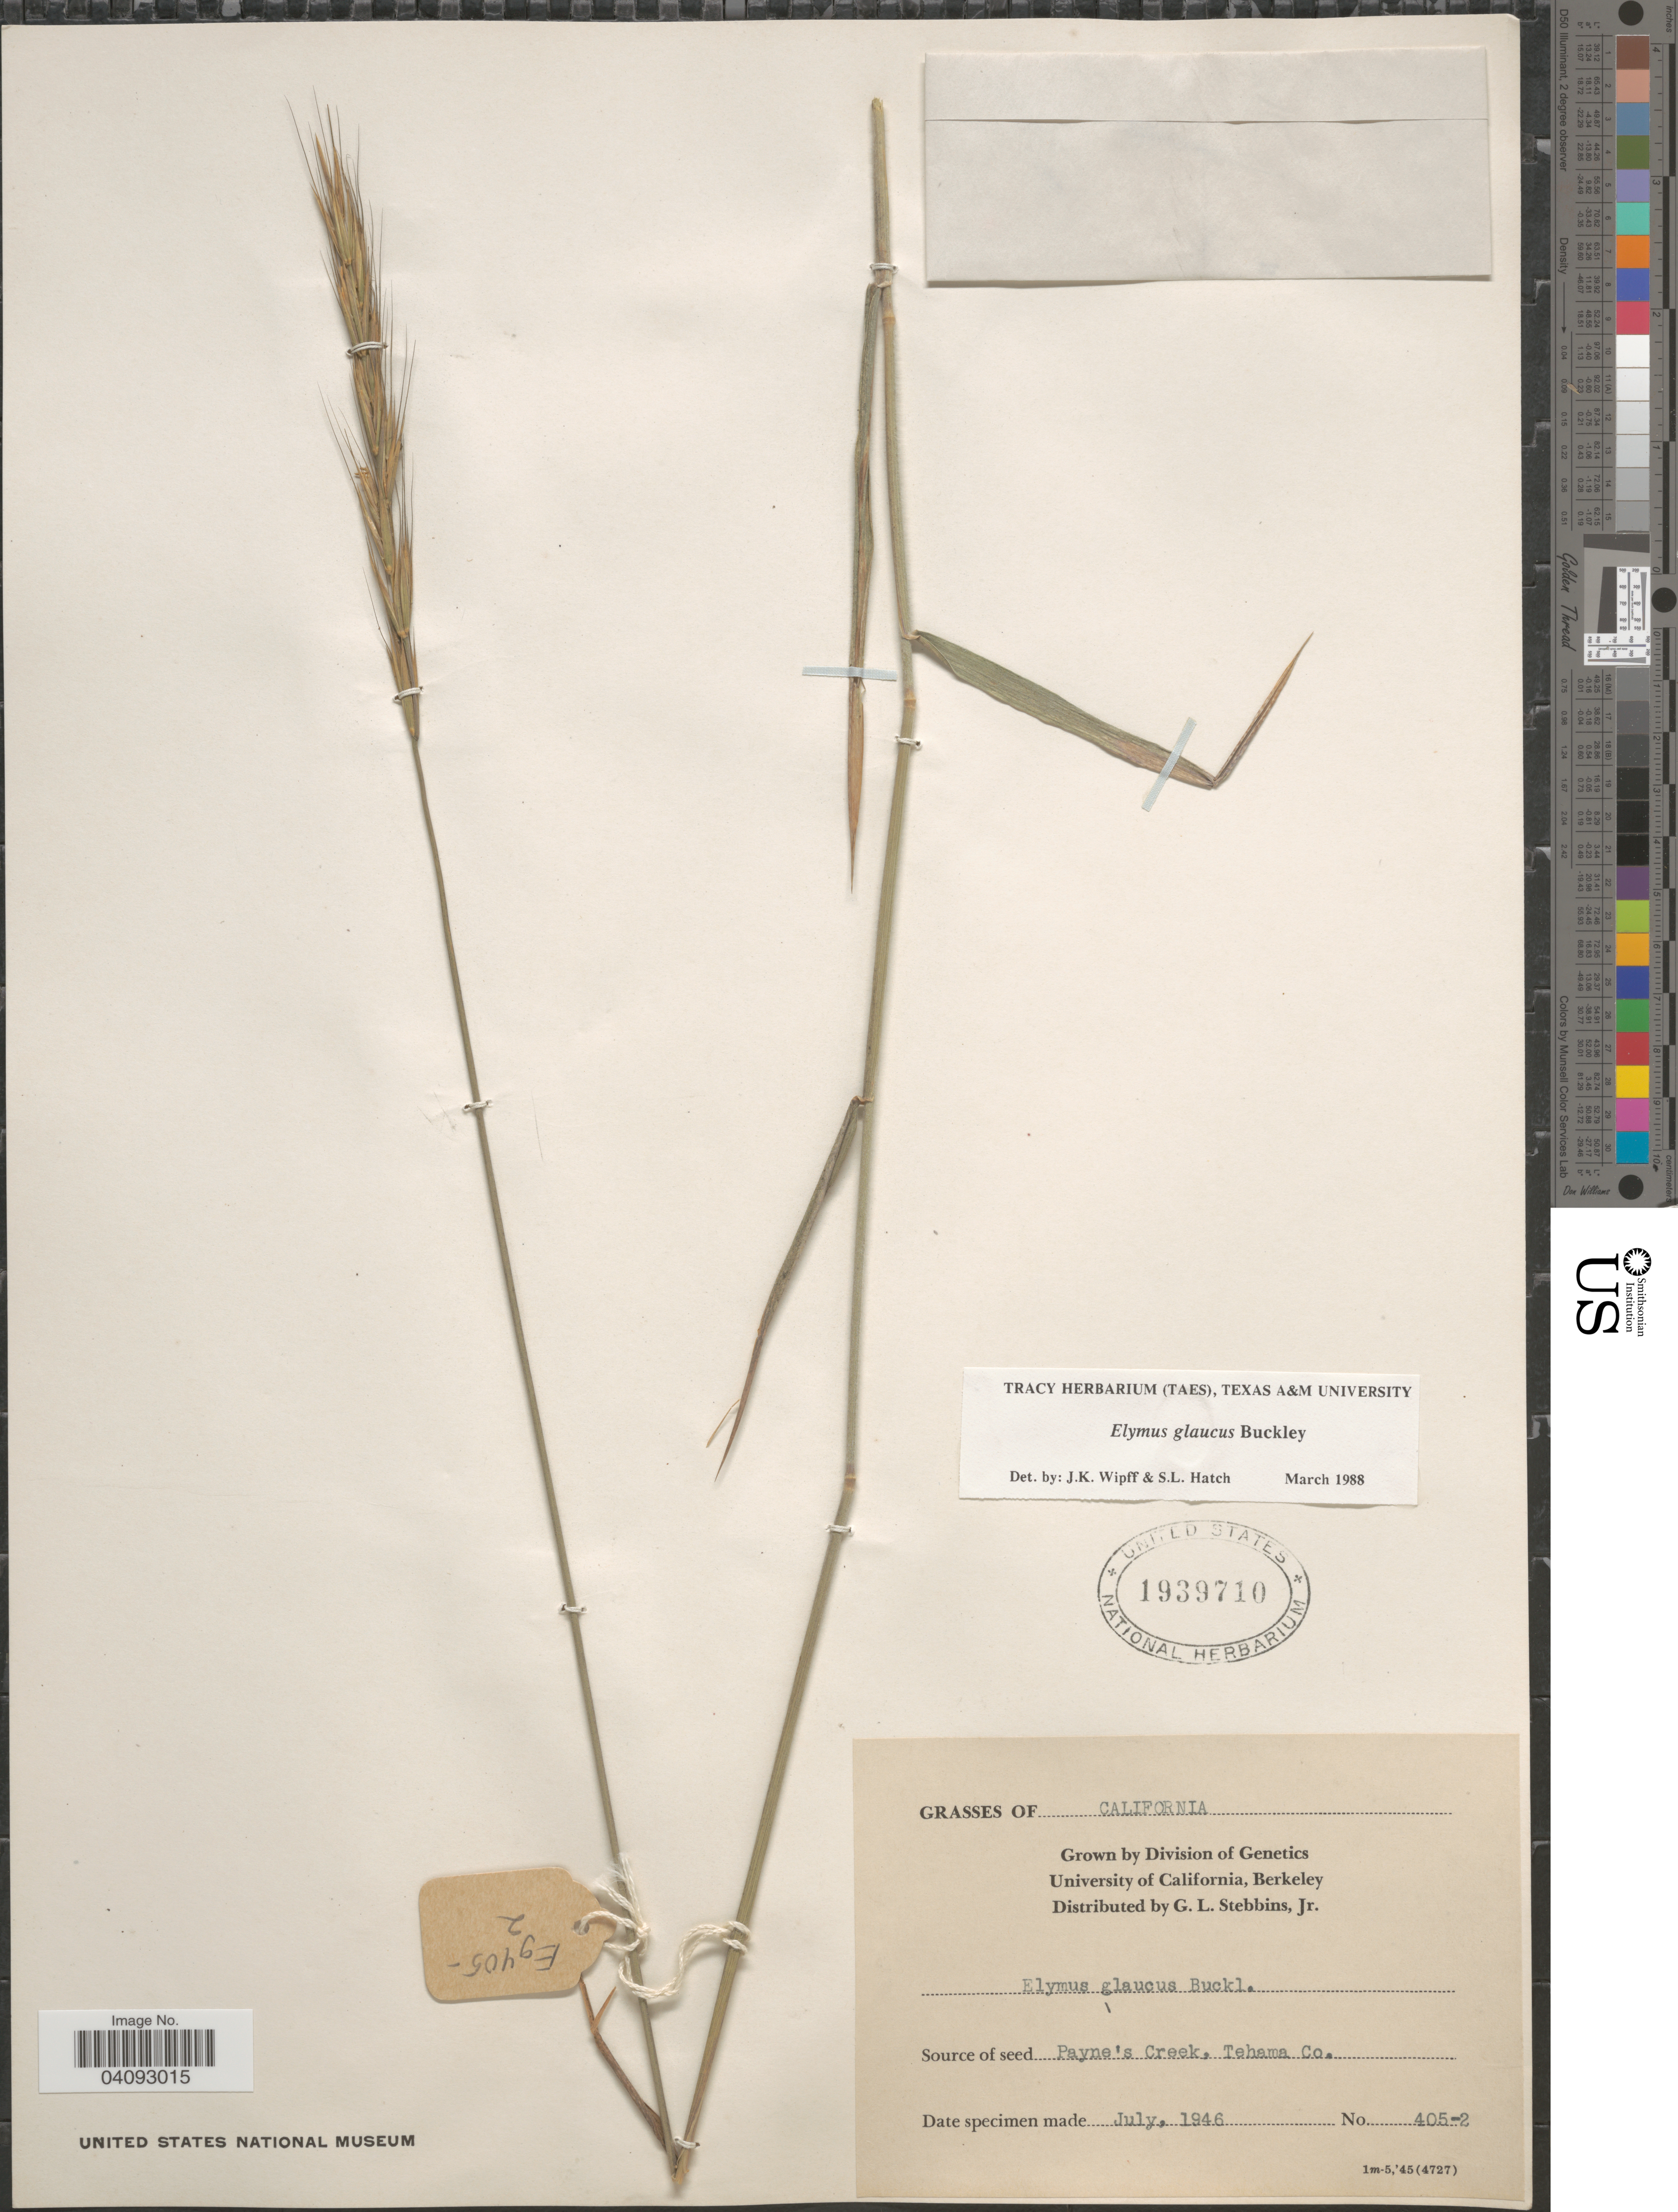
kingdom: Plantae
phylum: Tracheophyta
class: Liliopsida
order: Poales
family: Poaceae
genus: Elymus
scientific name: Elymus glaucus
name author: Buckley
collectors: G. L. Stebbins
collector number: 405-2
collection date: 1946-07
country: United States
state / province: California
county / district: Alameda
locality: University of California, Berkeley.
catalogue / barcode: US 1939710